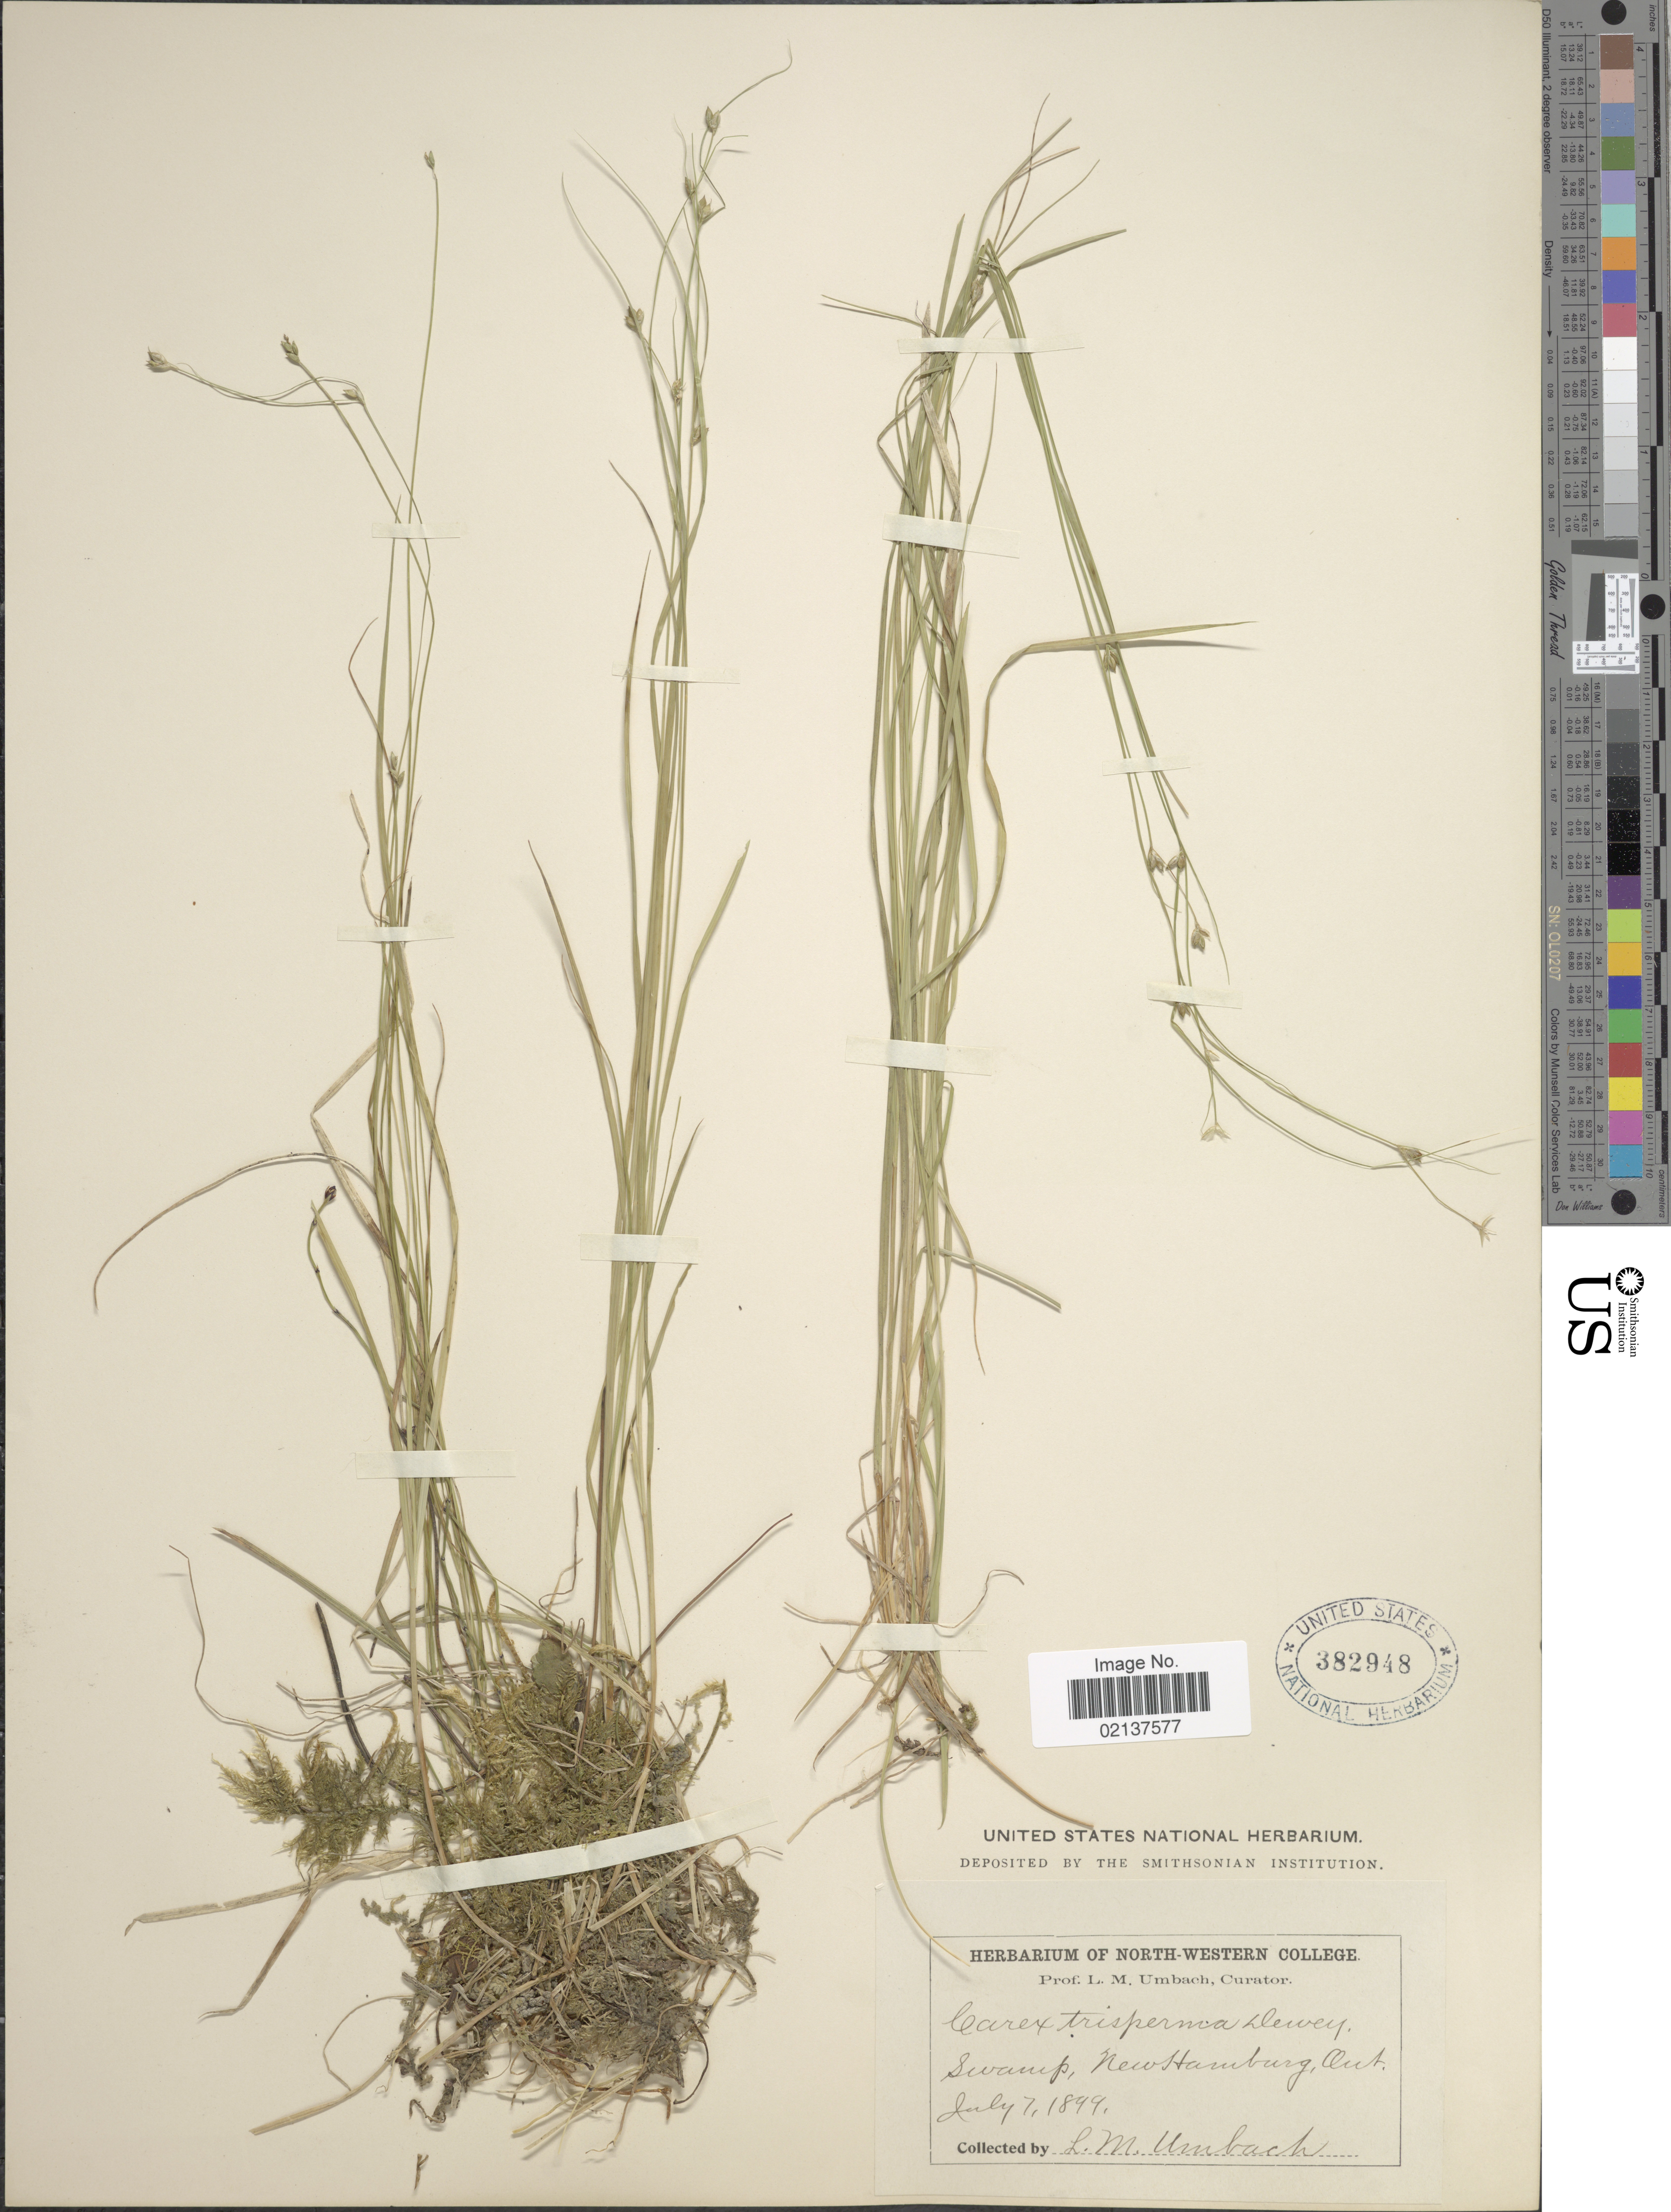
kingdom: Plantae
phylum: Tracheophyta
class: Liliopsida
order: Poales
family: Cyperaceae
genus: Carex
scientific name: Carex trisperma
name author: Dewey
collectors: L. M. Umbach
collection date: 1899-07-07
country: Canada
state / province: Ontario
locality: New Hamburg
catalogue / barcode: US 382948